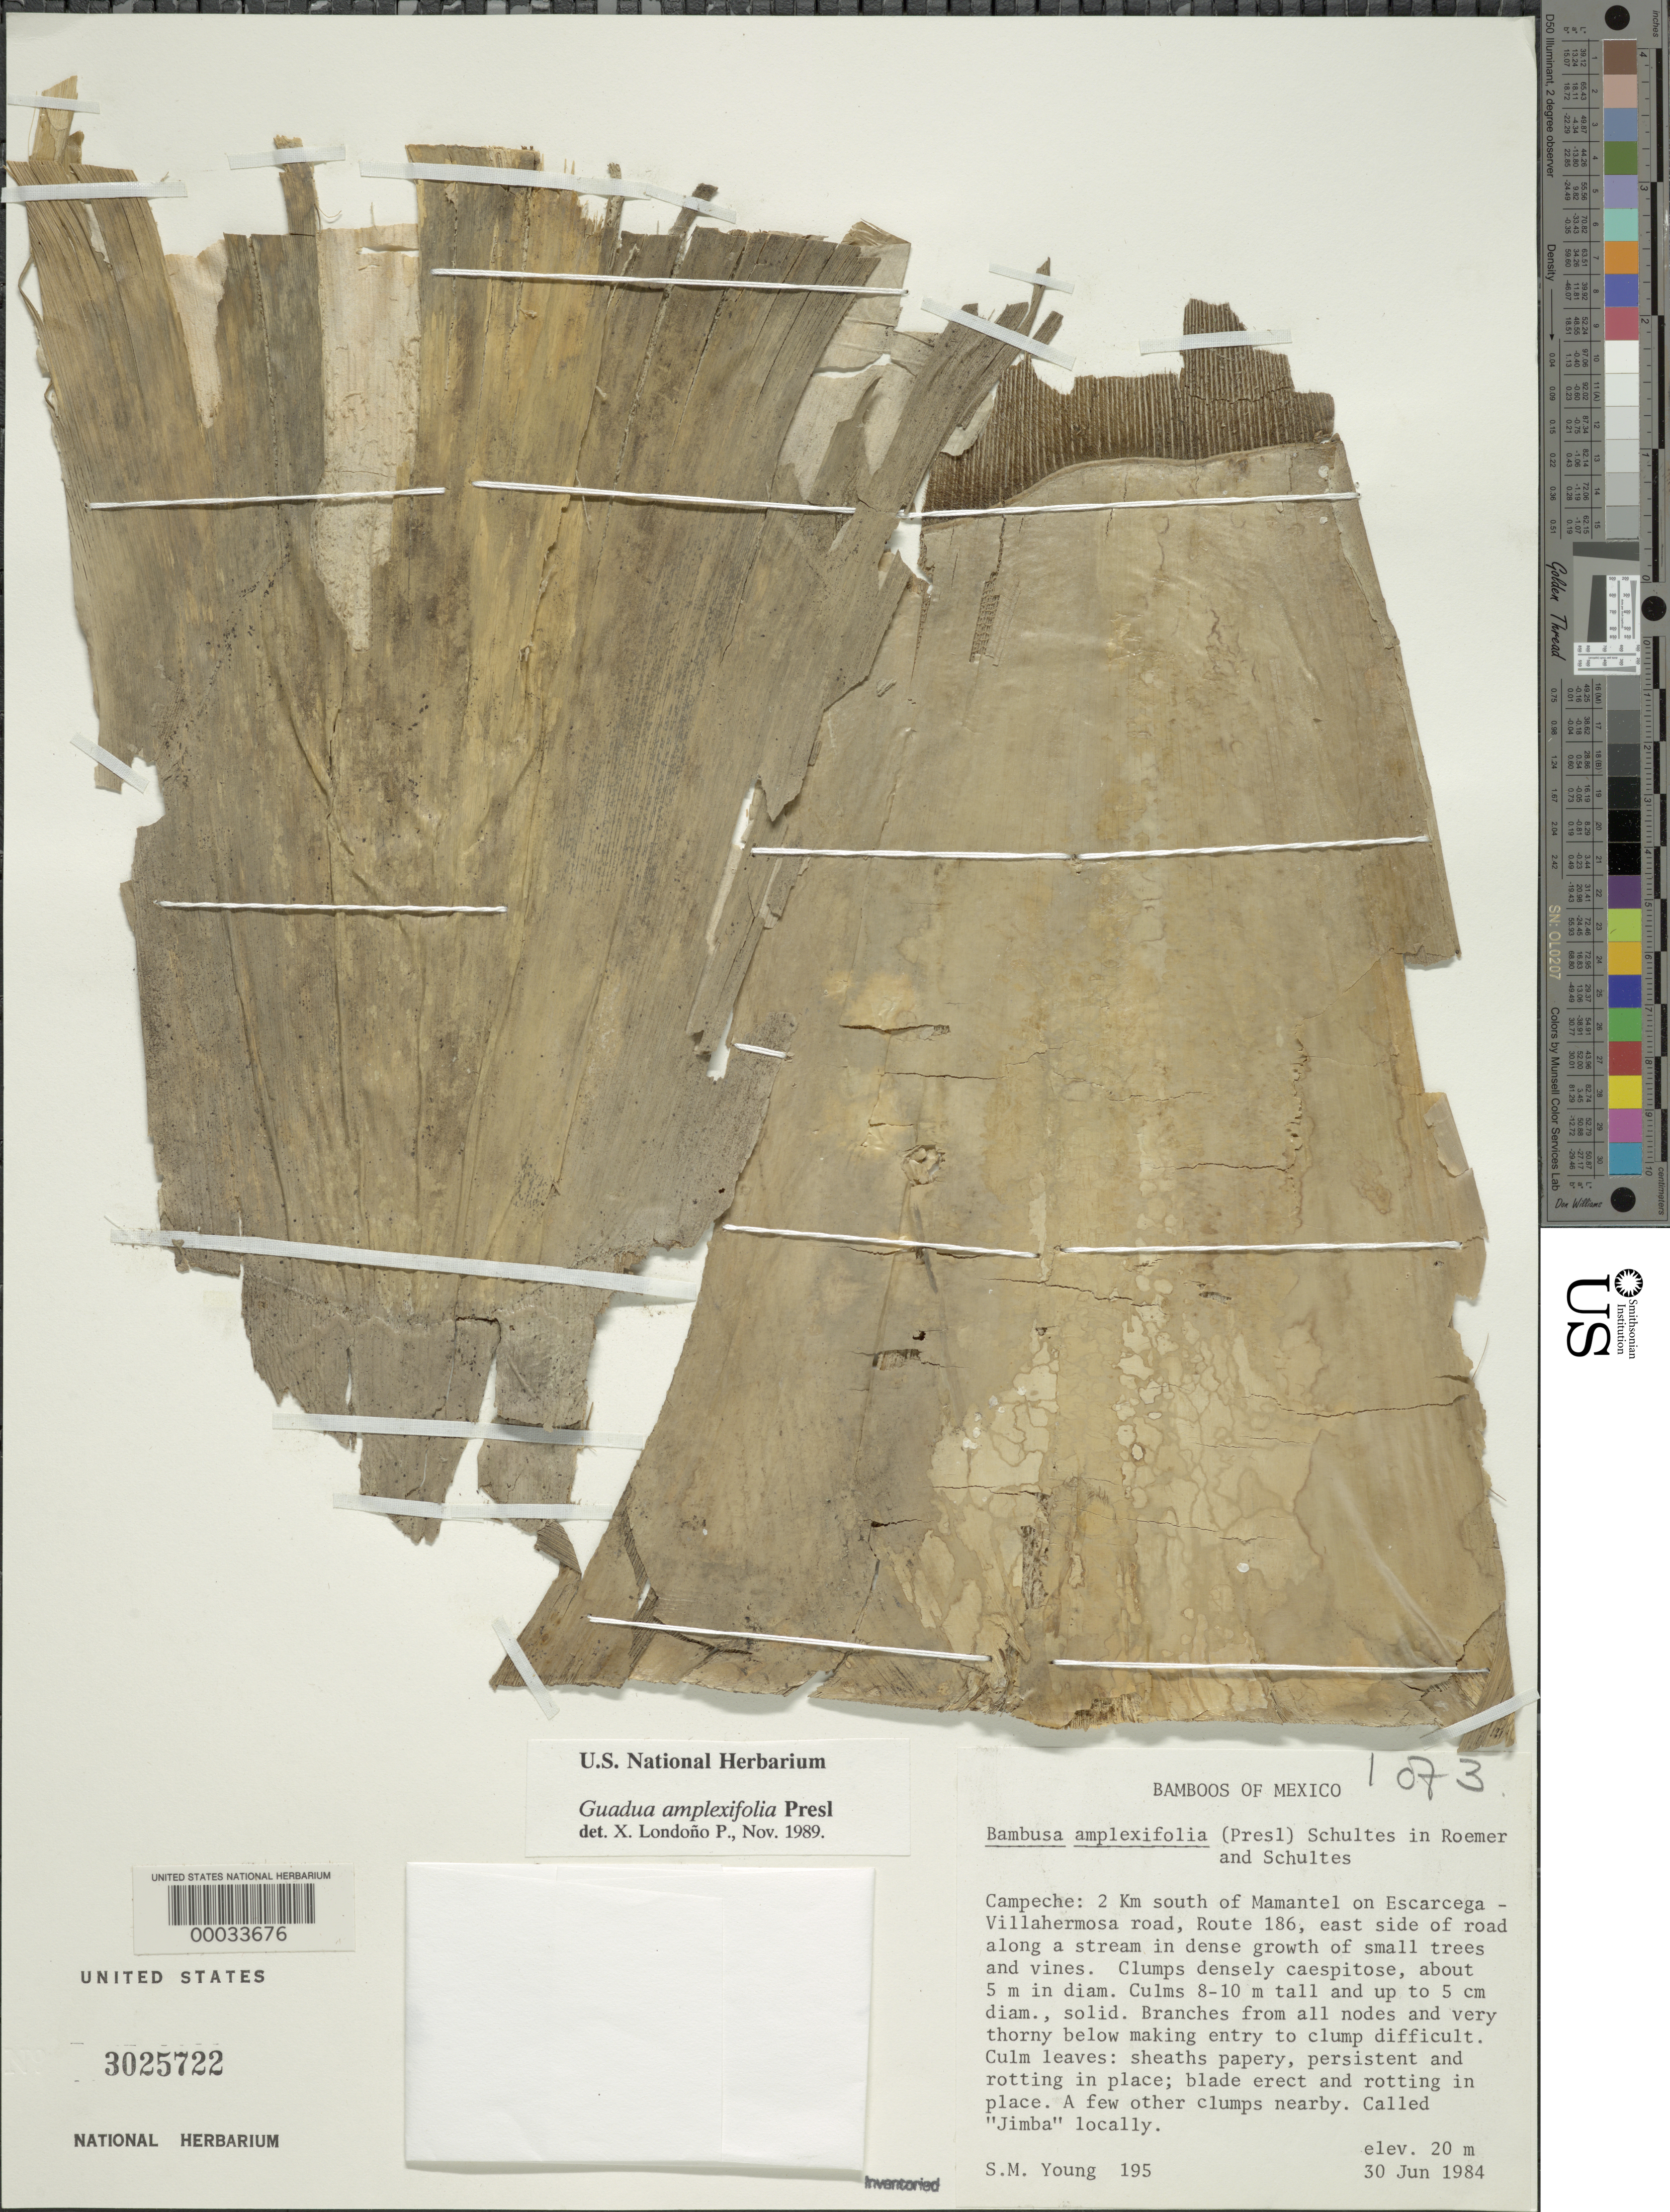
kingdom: Plantae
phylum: Tracheophyta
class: Liliopsida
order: Poales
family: Poaceae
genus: Guadua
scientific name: Guadua amplexifolia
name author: J. Presl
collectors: S. Young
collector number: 195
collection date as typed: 30 Jun 1984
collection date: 1984-06-30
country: Mexico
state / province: Campeche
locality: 2 km S of Mamantel on Escarcega-Villahermosa road, route 186, E side of road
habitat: Along a stream in dense growth of small trees and vines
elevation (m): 20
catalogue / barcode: US 3025722